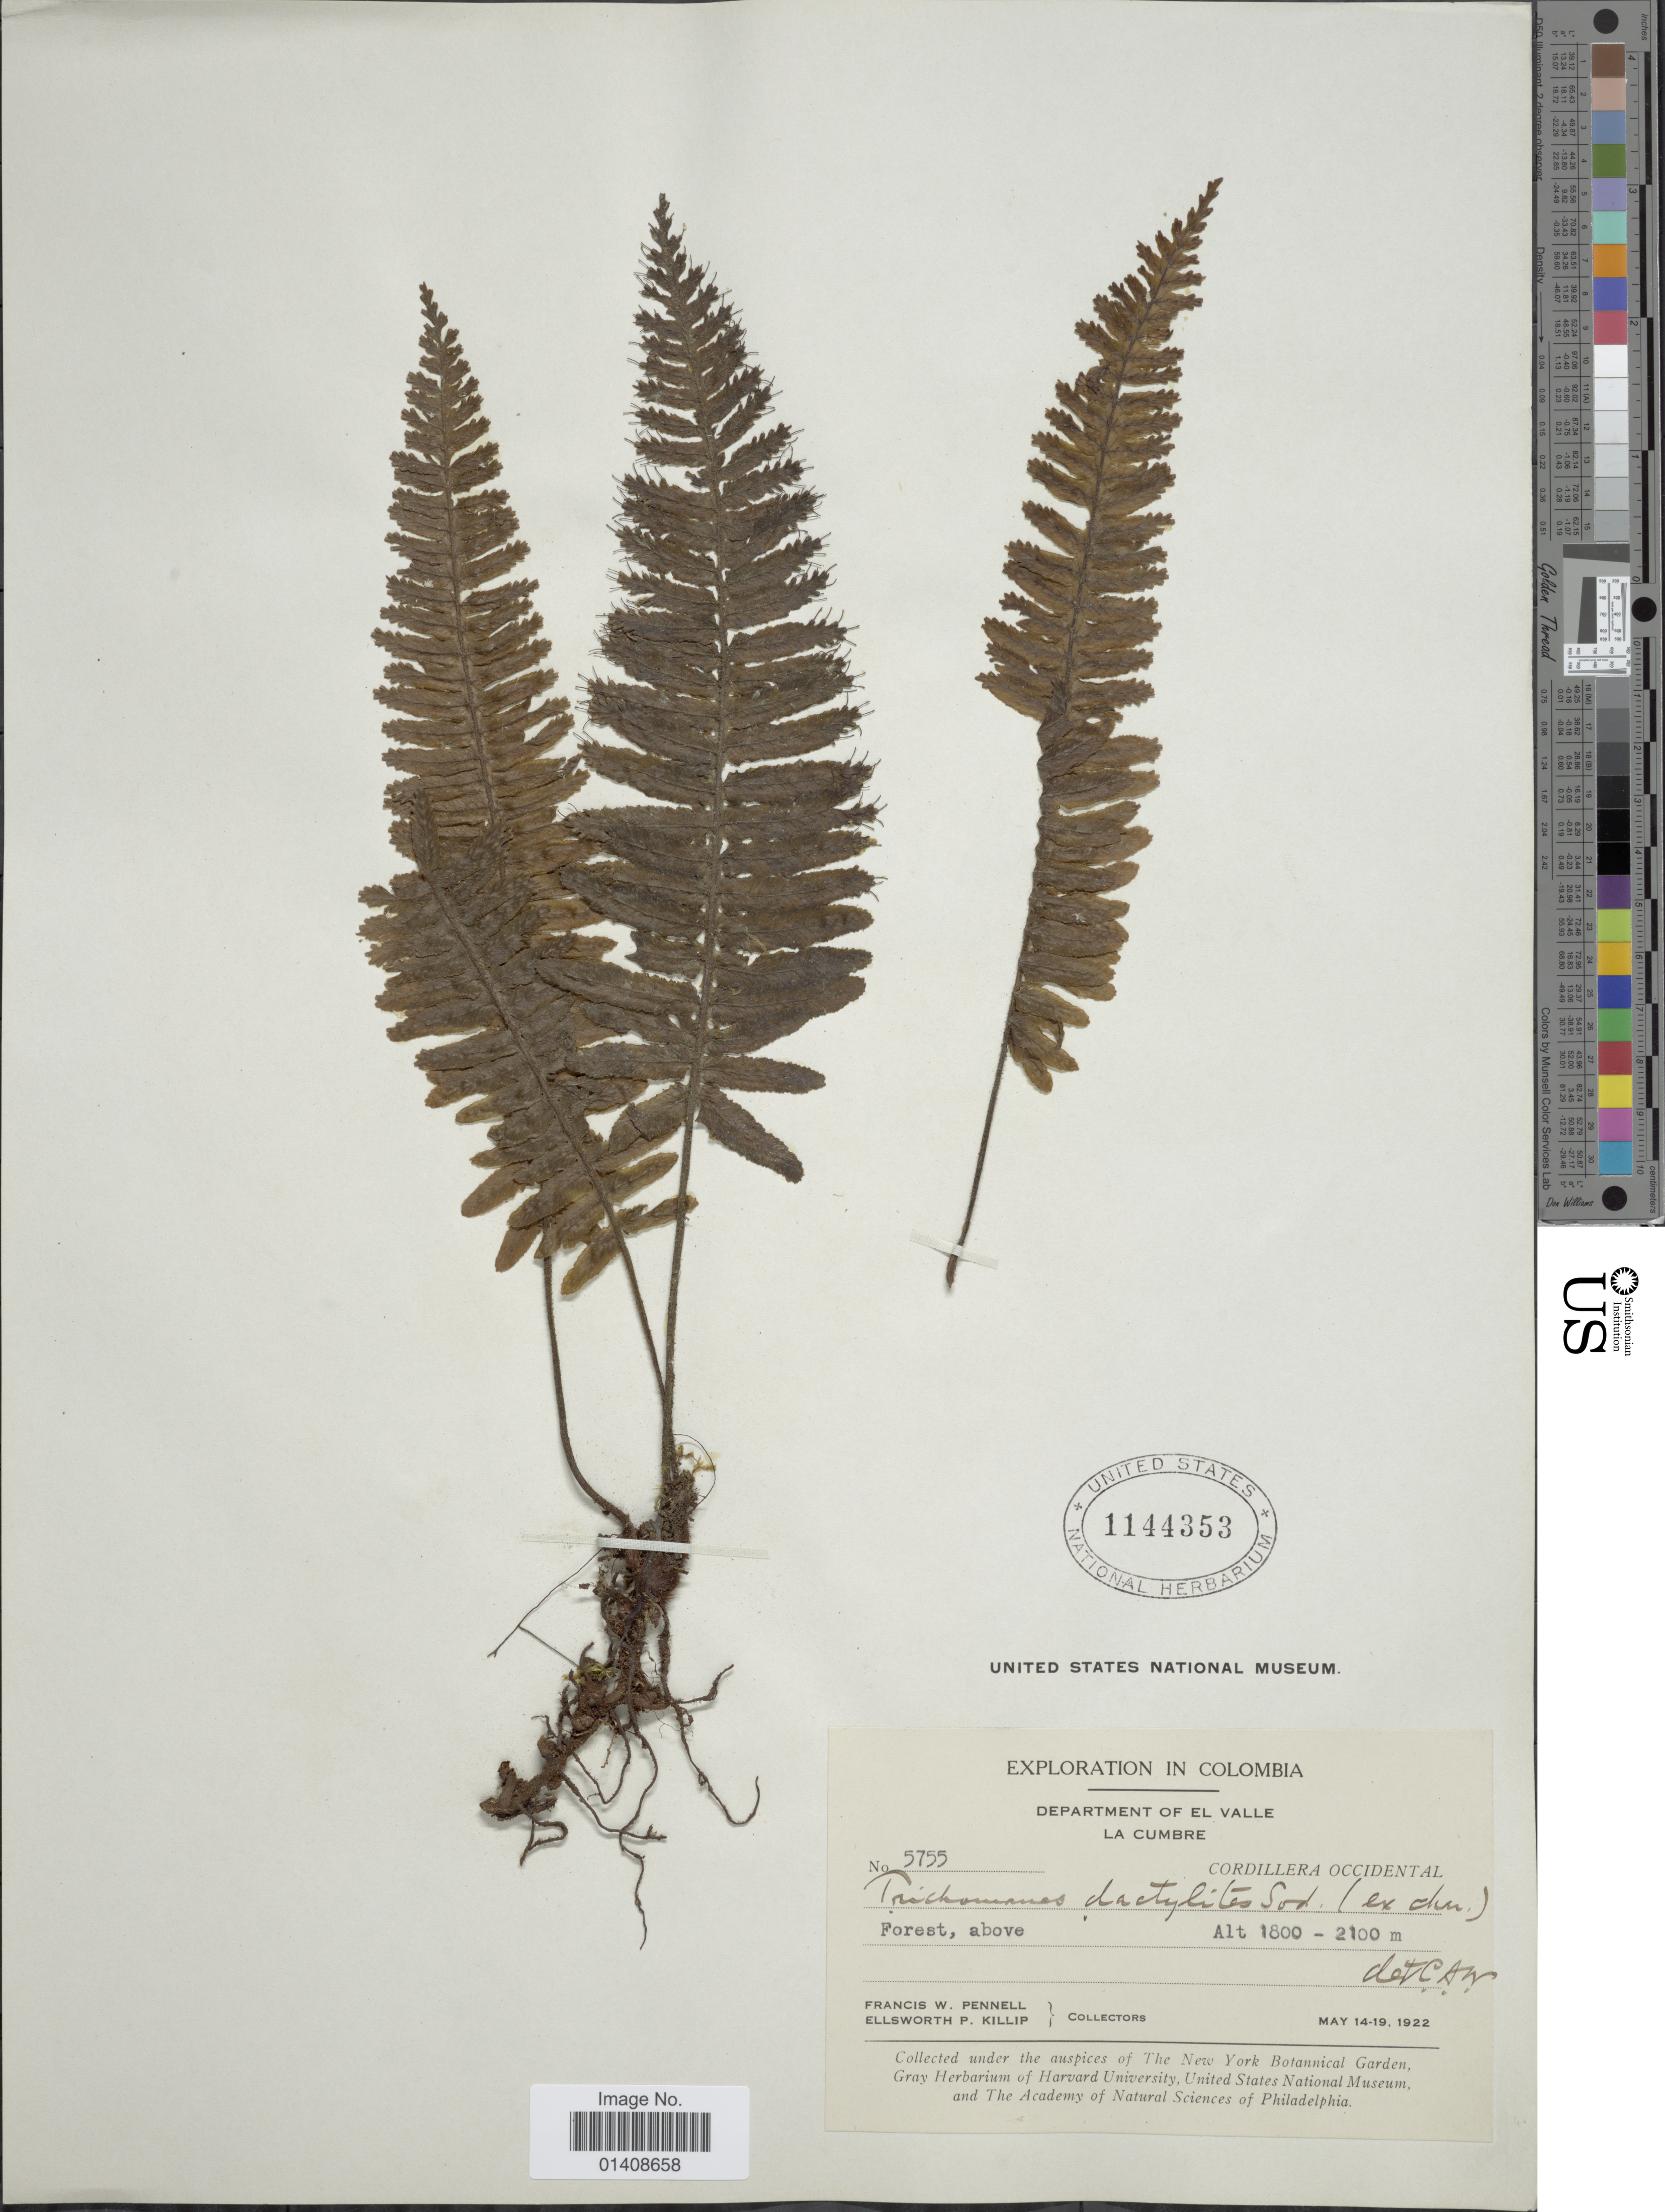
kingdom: Plantae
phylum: Tracheophyta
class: Polypodiopsida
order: Hymenophyllales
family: Hymenophyllaceae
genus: Trichomanes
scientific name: Trichomanes dactylites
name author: Sodiro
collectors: F. W. Pennell & E. P. Killip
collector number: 5755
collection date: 1922-05-14/1922-05-19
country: Colombia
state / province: Valle del Cauca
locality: Department of El Valle, La Cumbre, Cordillera Occidental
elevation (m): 1800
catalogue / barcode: US 1144353